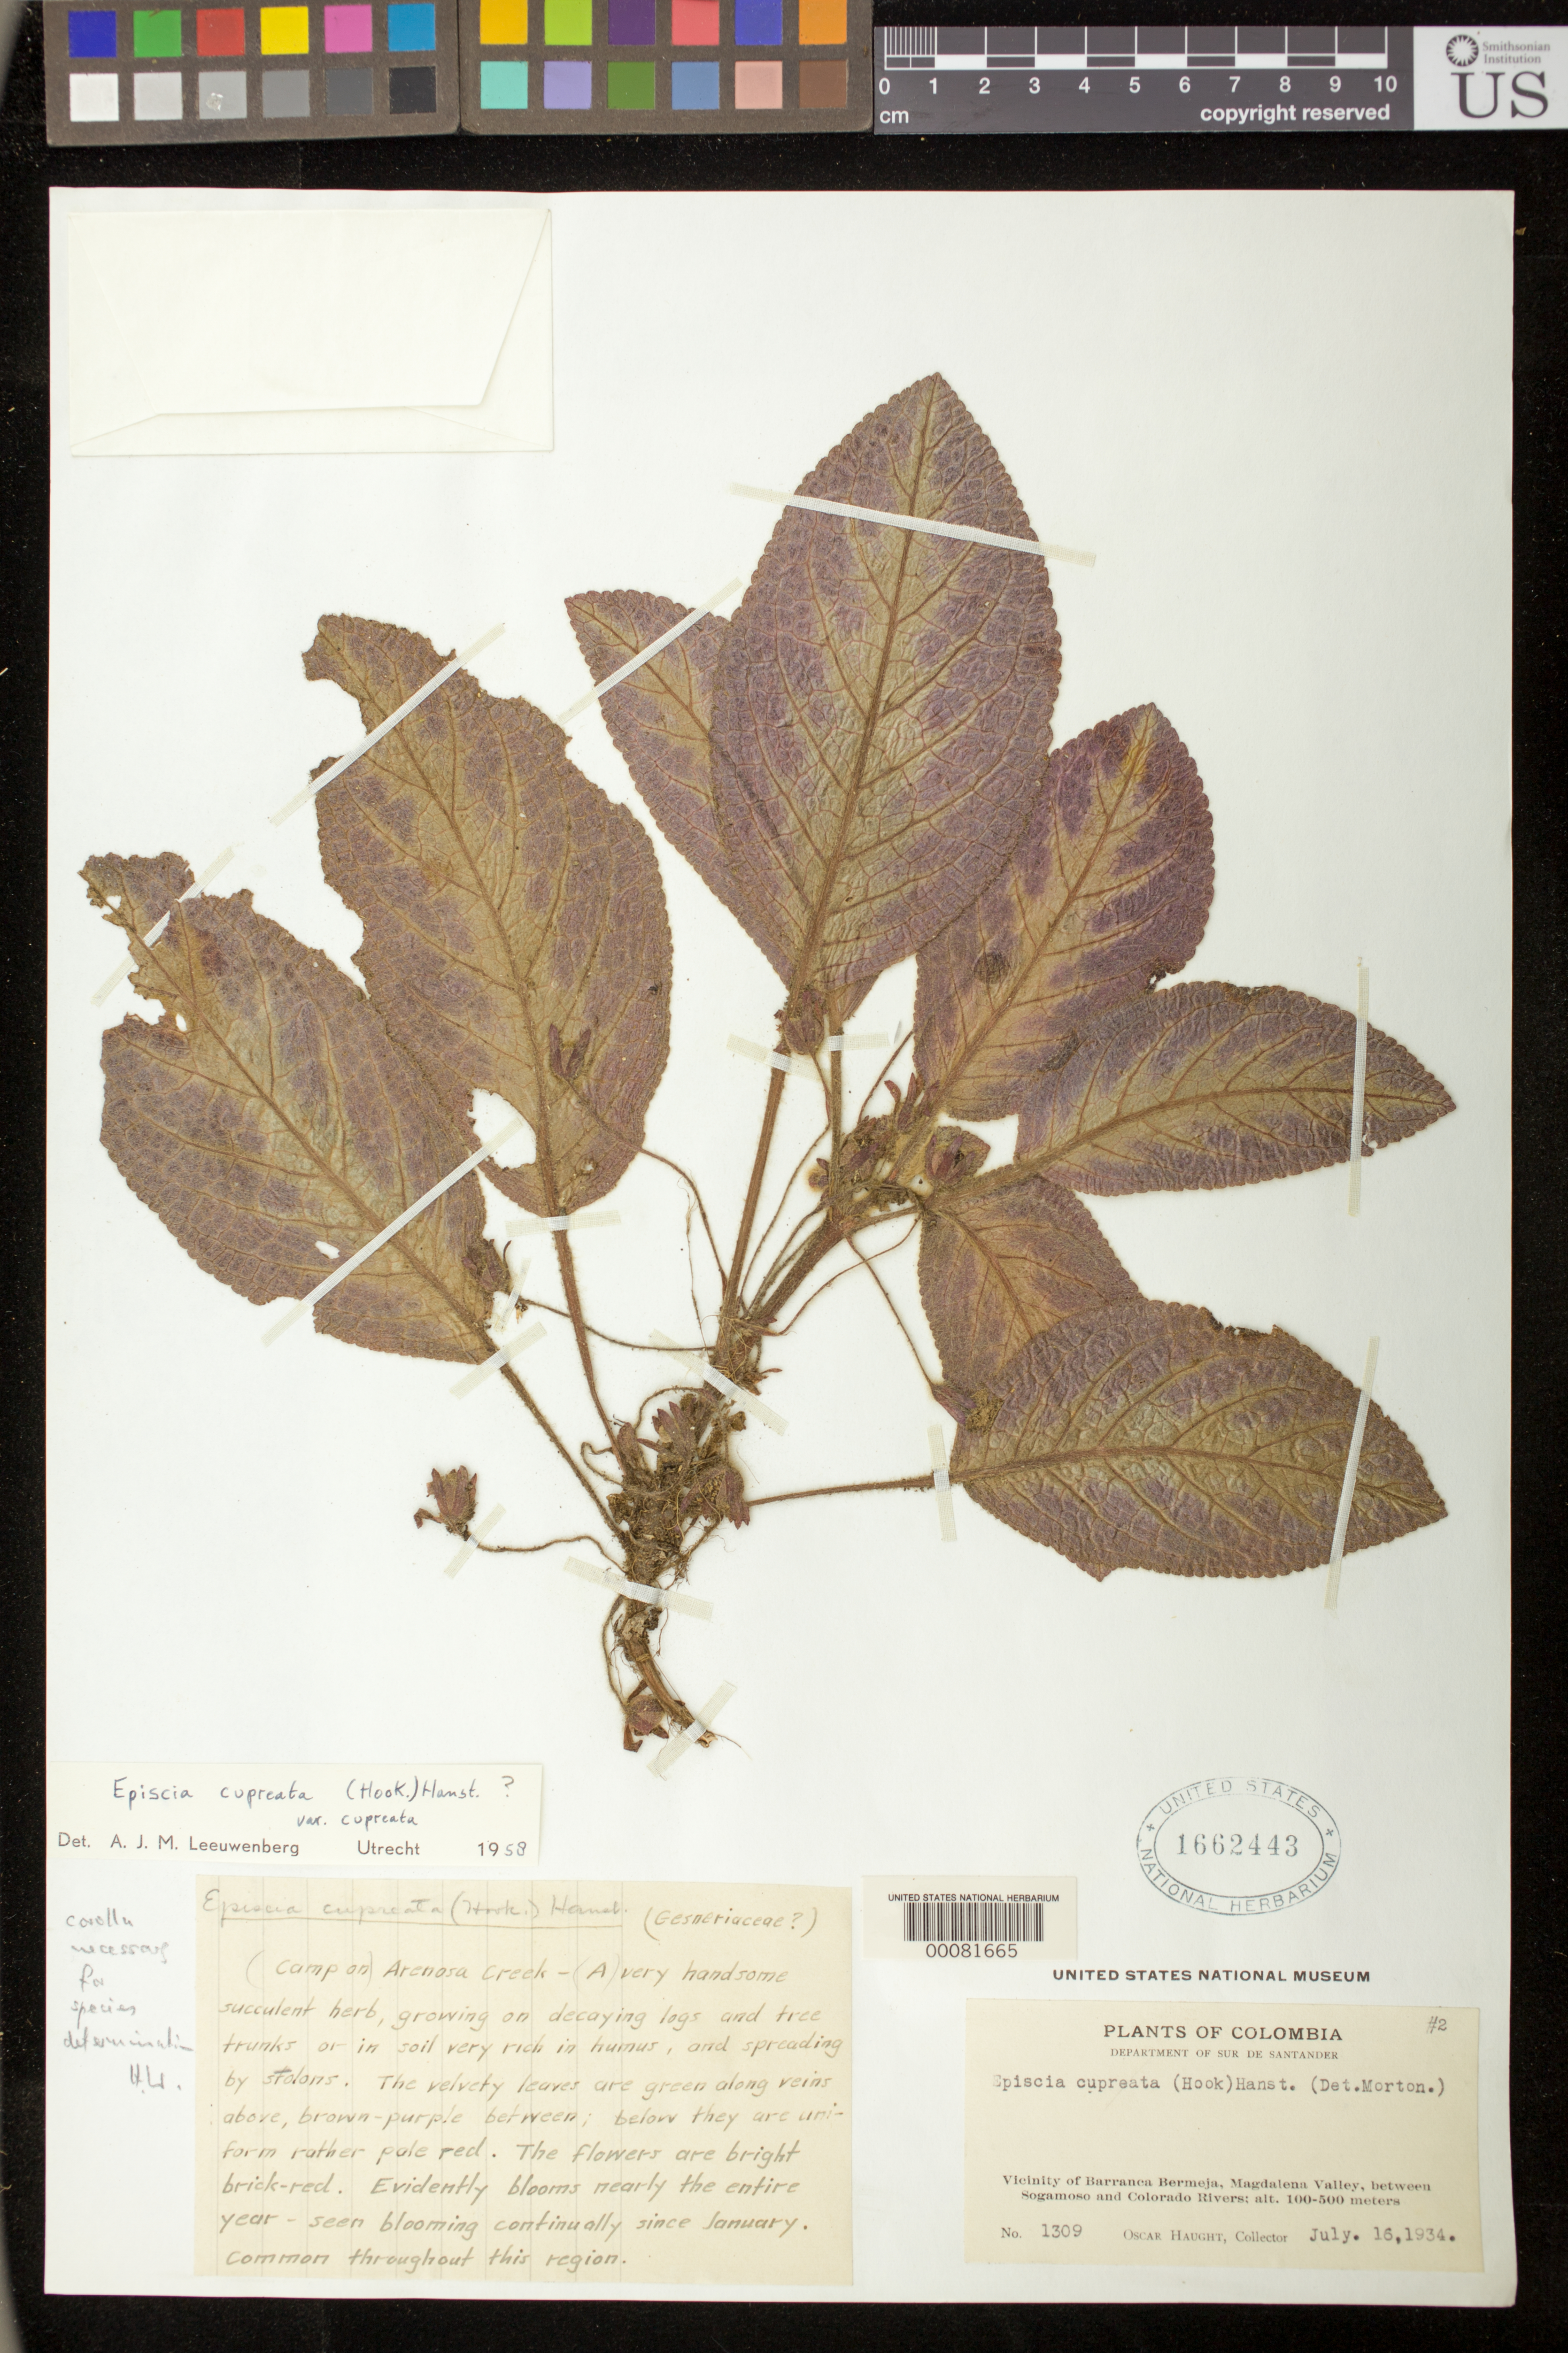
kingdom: Plantae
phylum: Tracheophyta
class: Magnoliopsida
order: Lamiales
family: Gesneriaceae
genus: Episcia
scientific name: Episcia cupreata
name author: (Hook.) Hanst.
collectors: O. L. Haught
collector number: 1309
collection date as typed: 16 Jul 1934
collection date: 1934-07-16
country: Colombia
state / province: Santander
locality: Dept of Sur de Santander, vicinity of Barranca Bermeja, Magdalena Valley, between Sogamoso and Colorado rivers, (camp on) Arenosa Creek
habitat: decaying logs/trunks or very rich soil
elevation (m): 100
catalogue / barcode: US 1662443